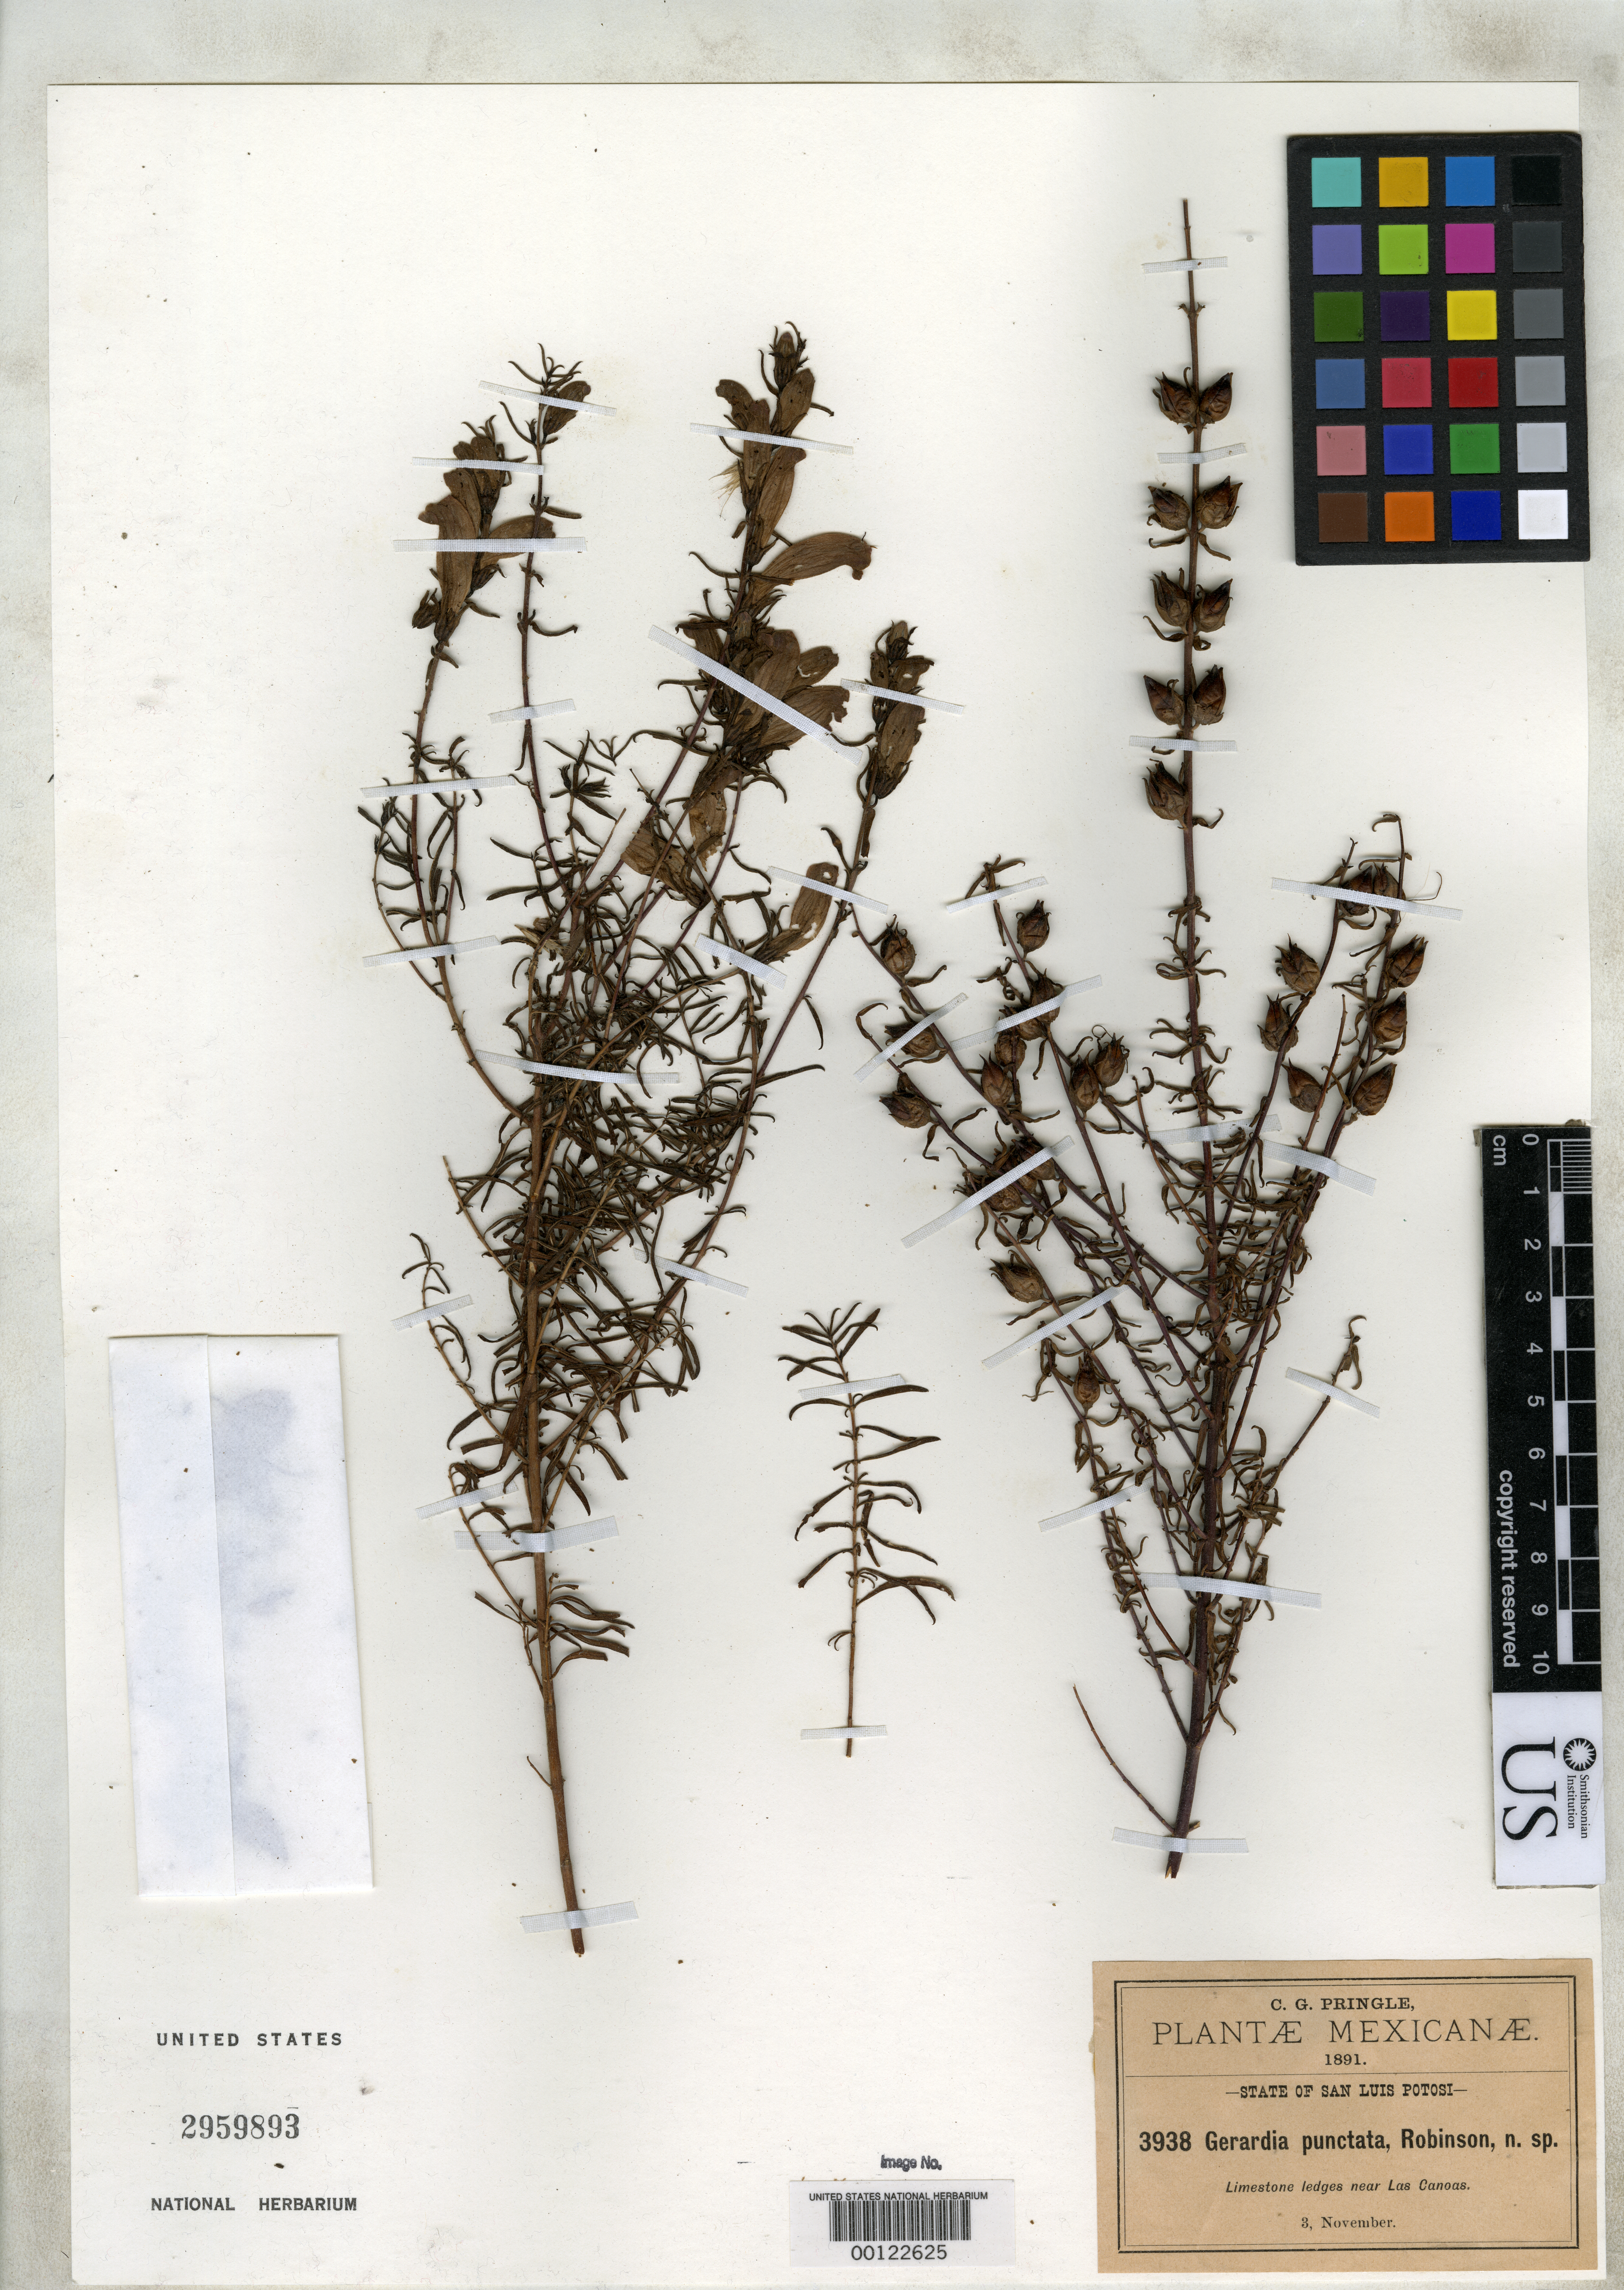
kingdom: Plantae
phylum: Tracheophyta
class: Magnoliopsida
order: Lamiales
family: Orobanchaceae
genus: Gerardia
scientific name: Gerardia punctata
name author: B.L. Rob.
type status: Syntype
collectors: C. G. Pringle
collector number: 3938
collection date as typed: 03 Nov 1891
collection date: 1891-11-03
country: Mexico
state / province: San Luis Potosi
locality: Near Las Canoas.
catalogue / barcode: US 2959893